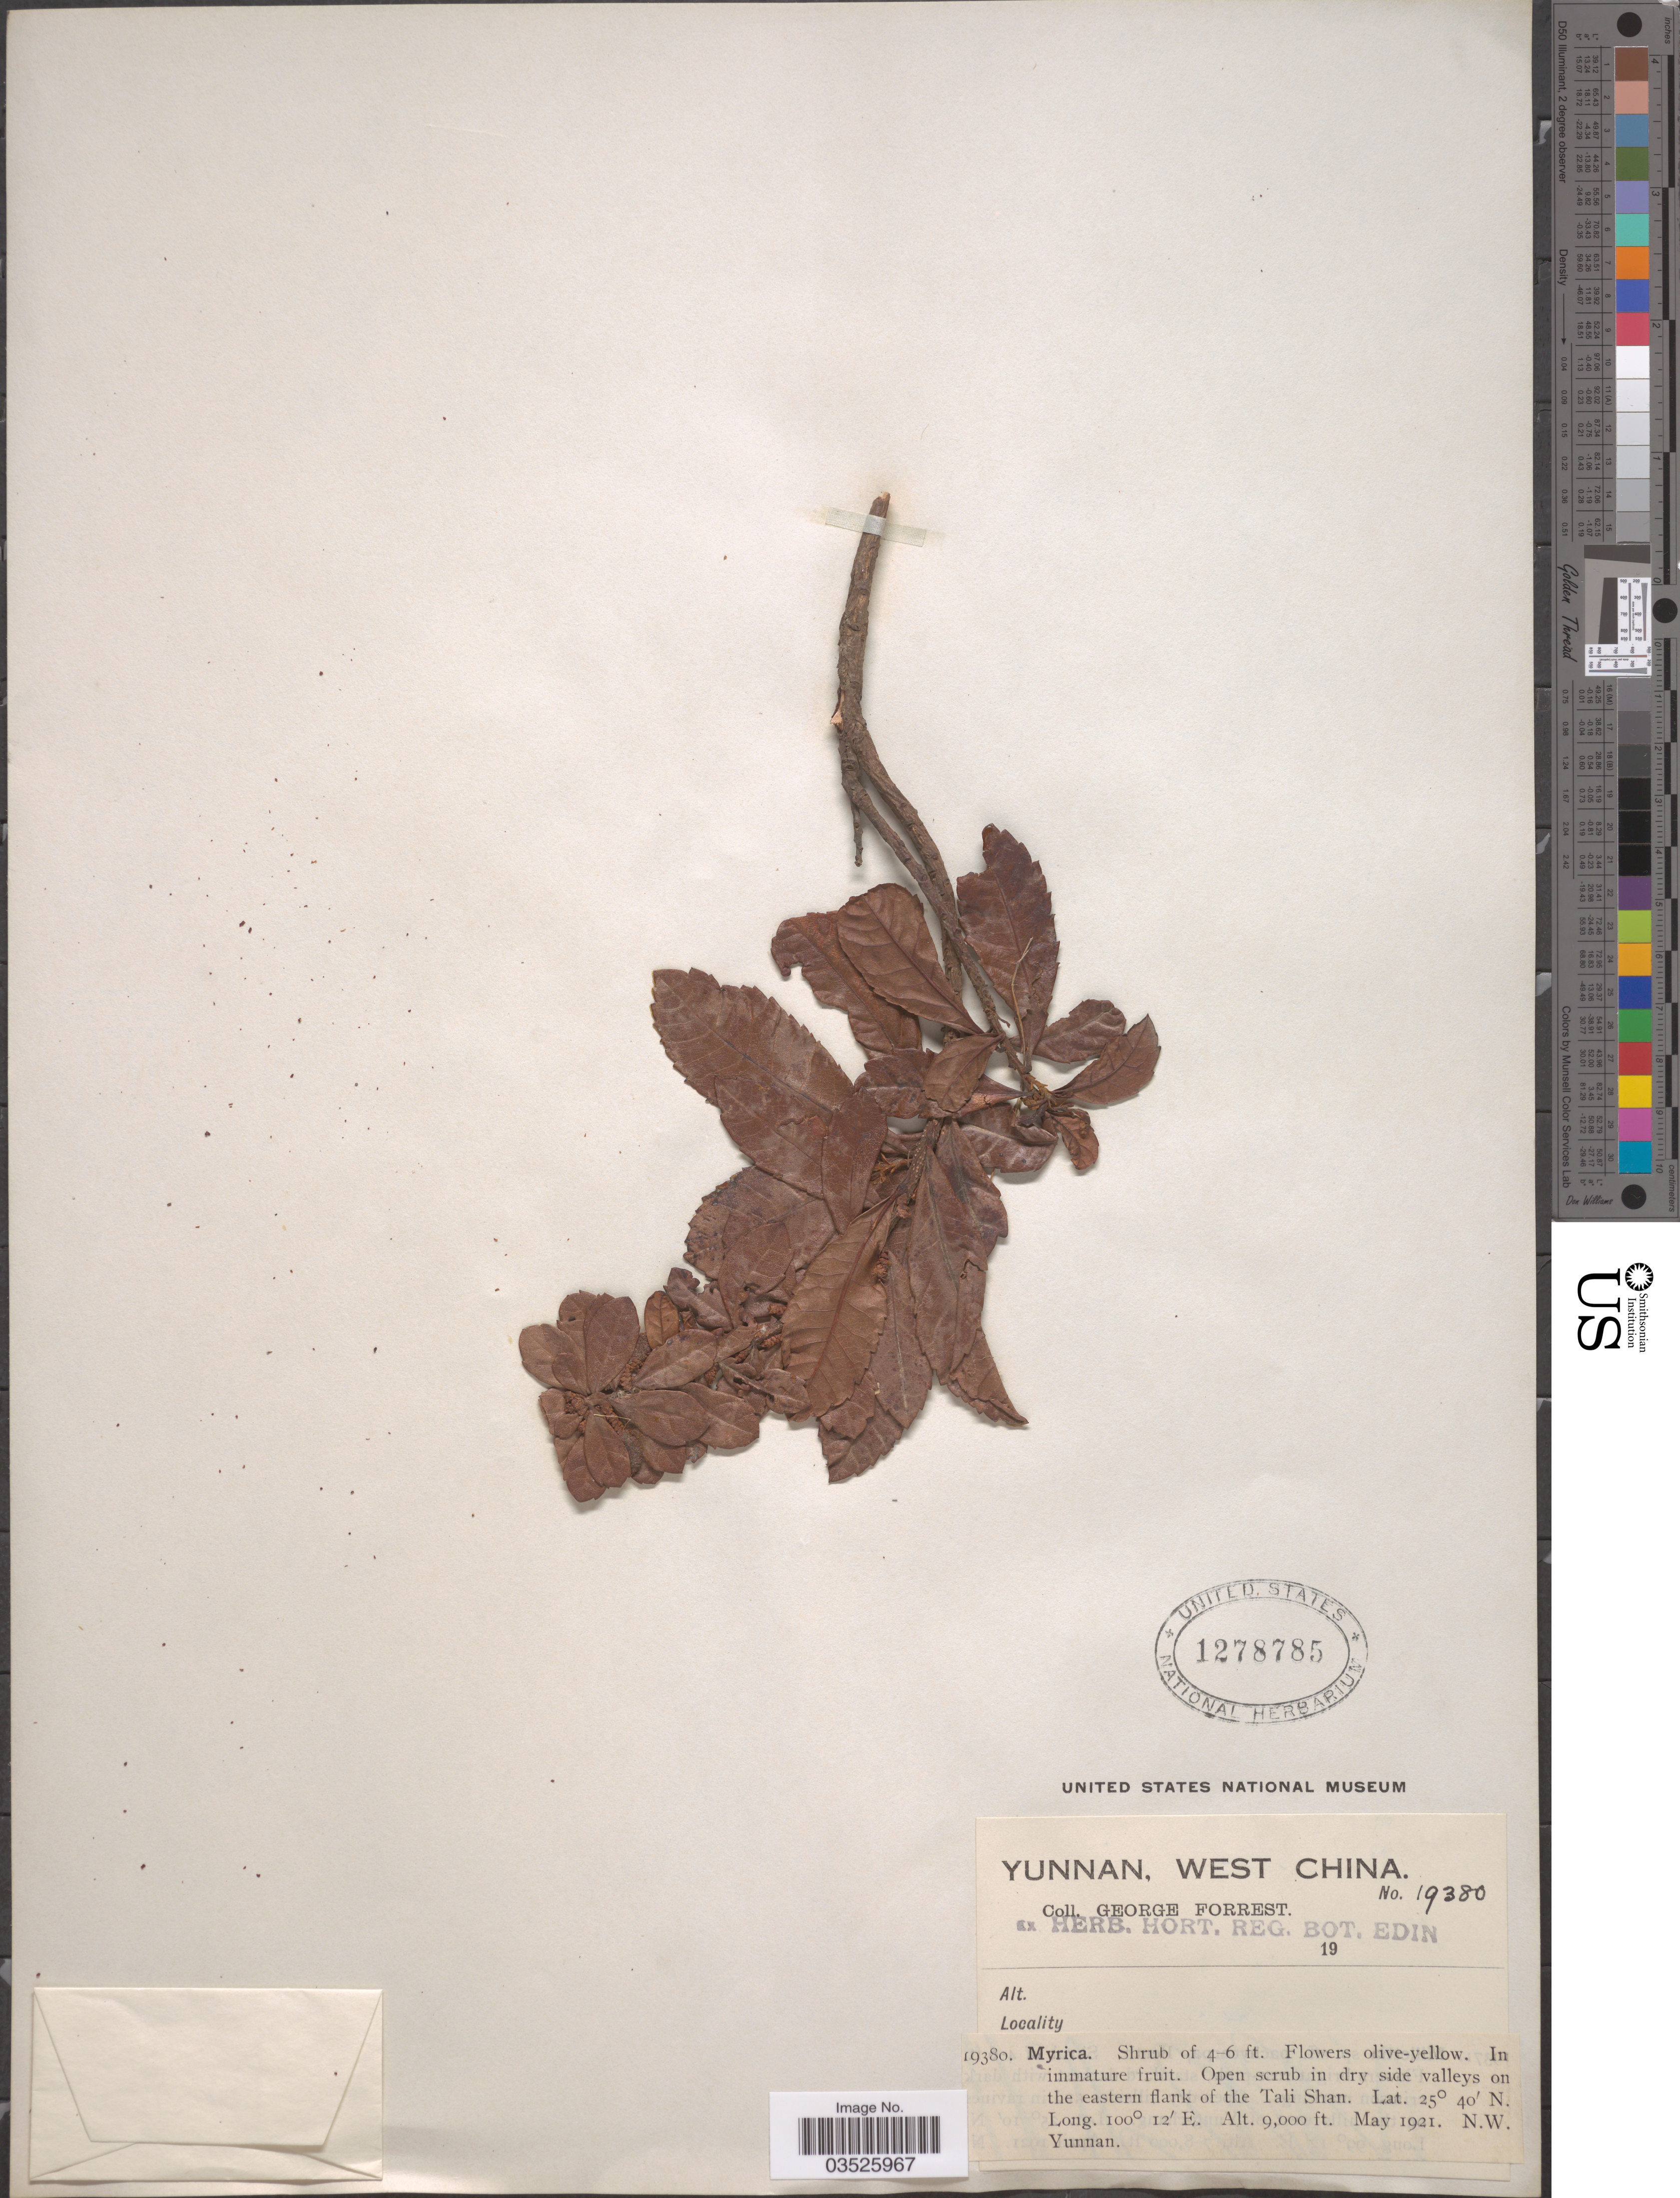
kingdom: Plantae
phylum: Tracheophyta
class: Magnoliopsida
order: Fagales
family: Myricaceae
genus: Morella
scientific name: Morella sp.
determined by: Strong, Mark T., (BOT), Smithsonian Institution - National Museum of Natural History (UNITED STATES)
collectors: G. Forrest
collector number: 19380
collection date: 1921-05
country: China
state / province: Yunnan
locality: West China. Open scrub in dry side valleys on the eastern flank of the Tali Shan. N.W. Yunnan.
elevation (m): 2743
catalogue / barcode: US 1278785